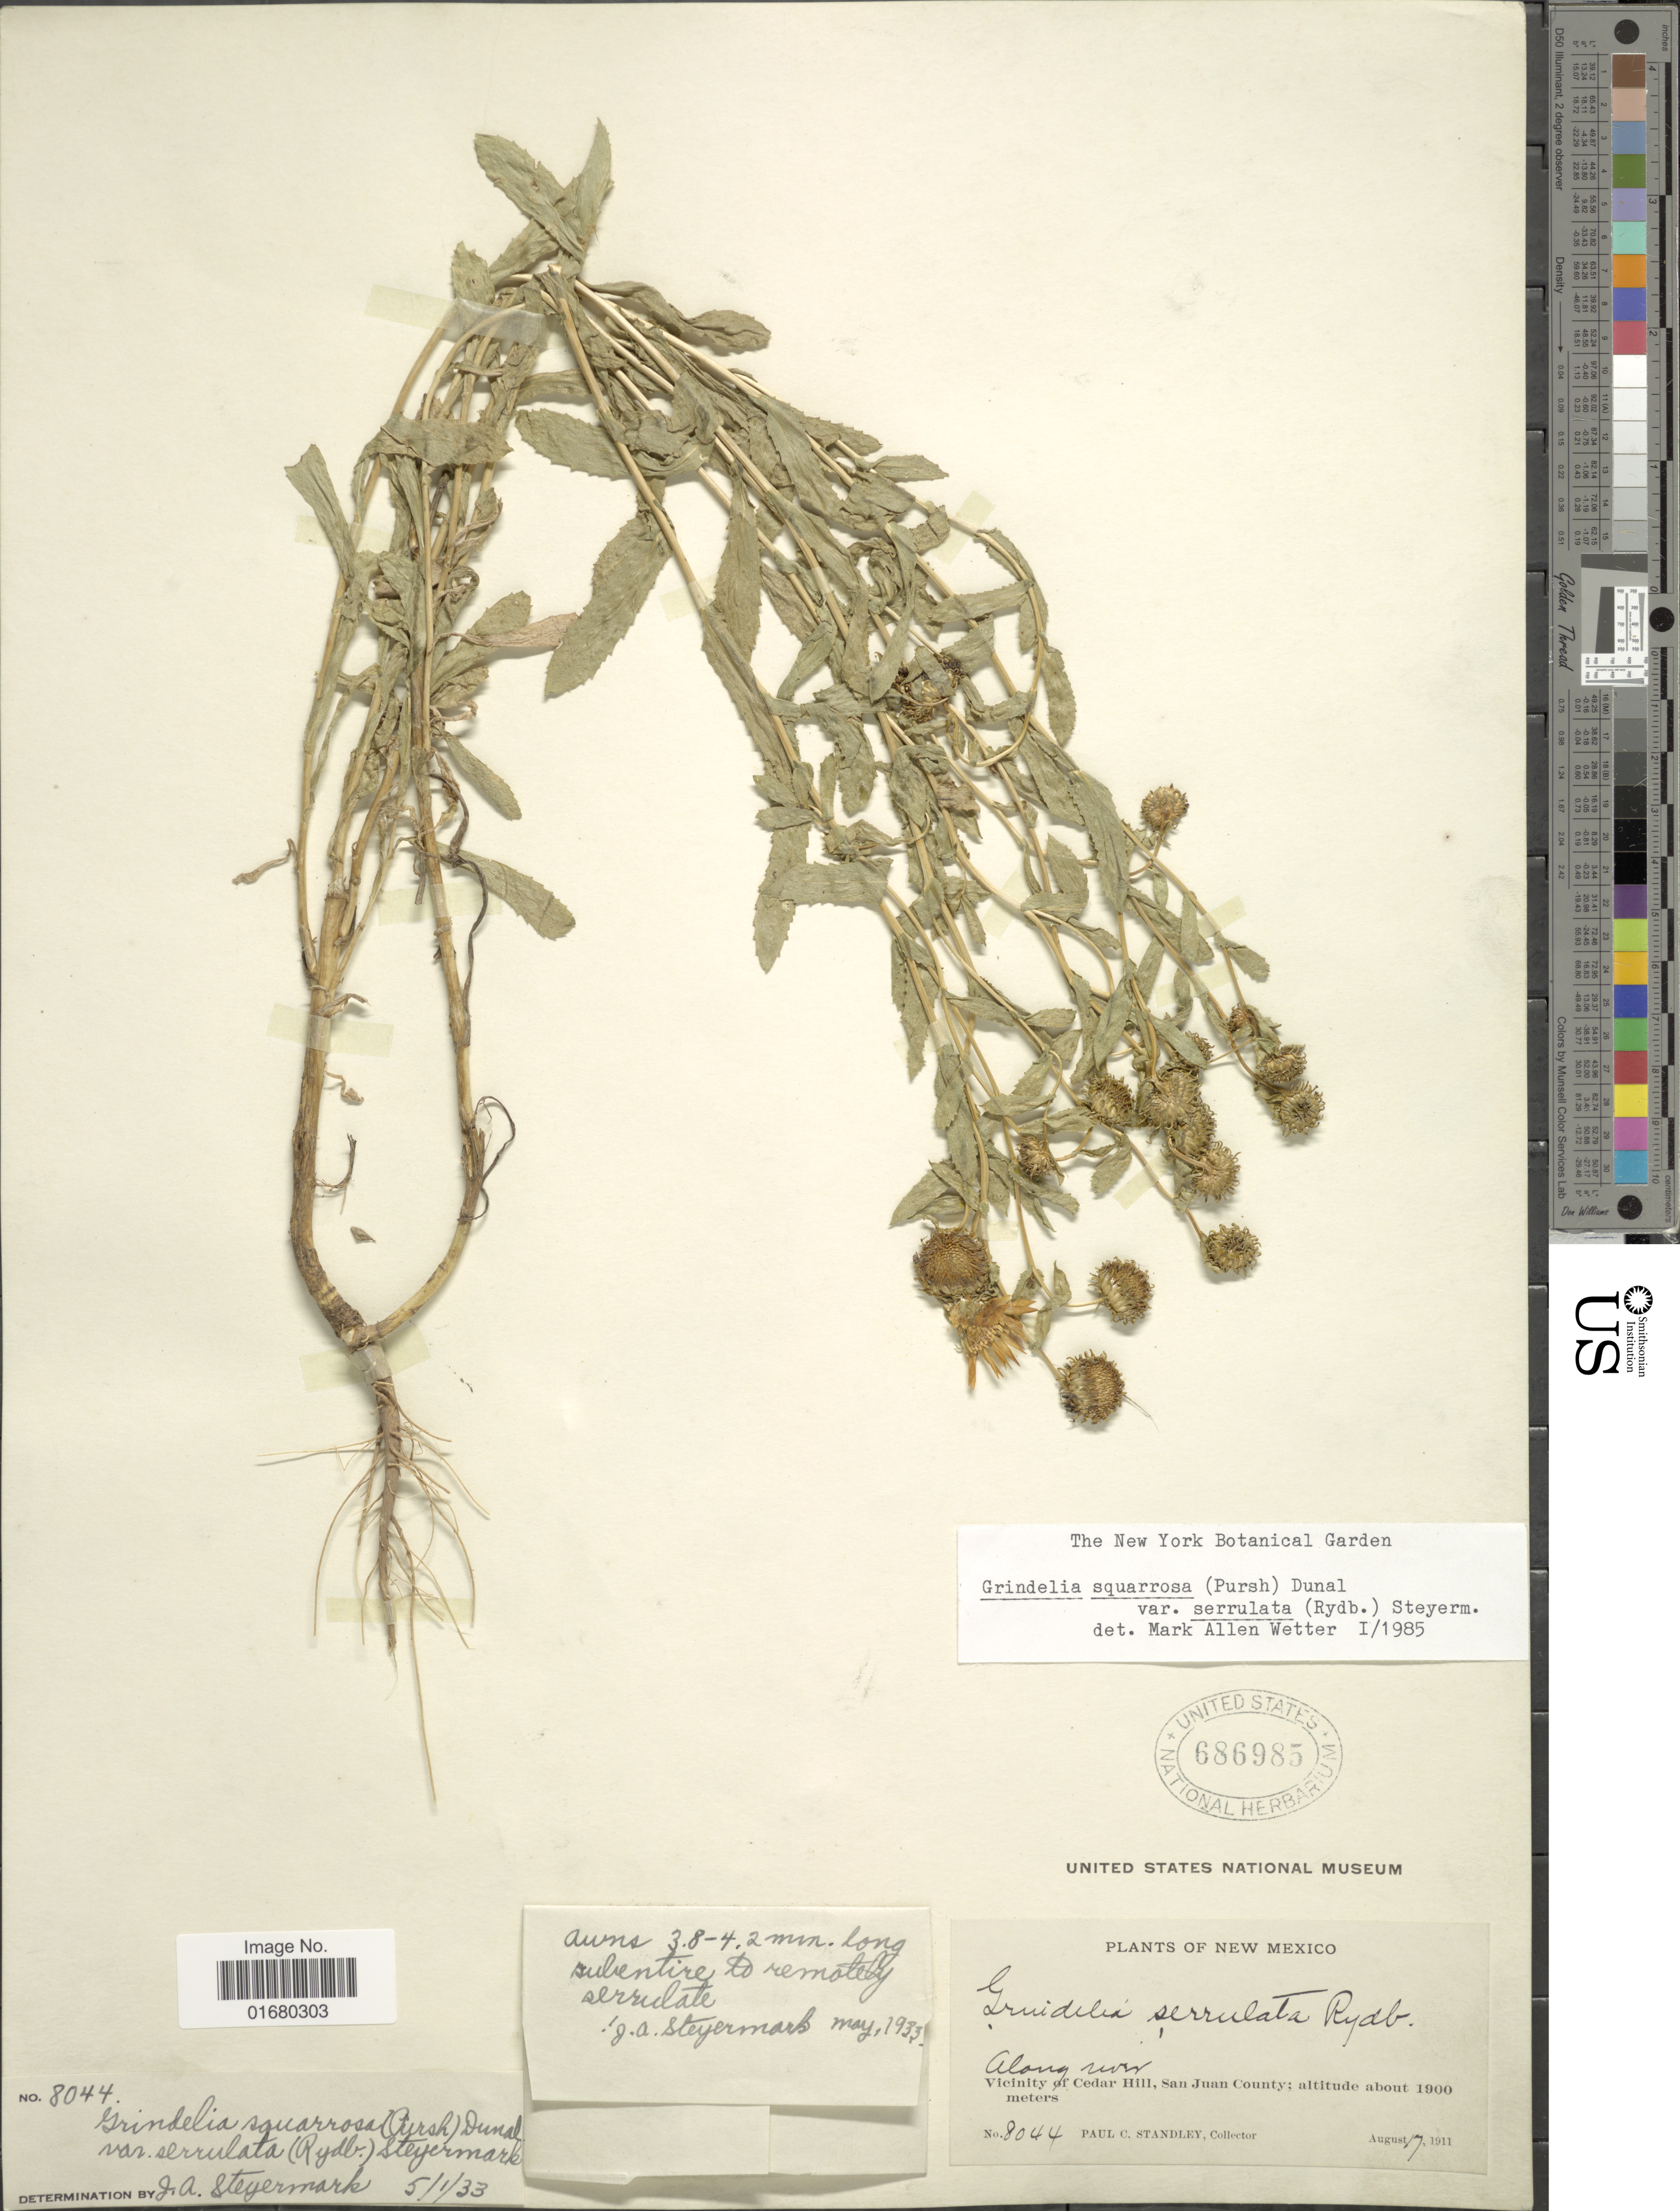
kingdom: Plantae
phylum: Tracheophyta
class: Magnoliopsida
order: Asterales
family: Asteraceae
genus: Grindelia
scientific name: Grindelia squarrosa var. serrulata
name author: (Rydb.) Steyerm.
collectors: P. C. Standley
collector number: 8044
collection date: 1911-08-17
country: United States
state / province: New Mexico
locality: Along river, Vicinity of Cedar Hill, San Juan County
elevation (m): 1900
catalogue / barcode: US 686985